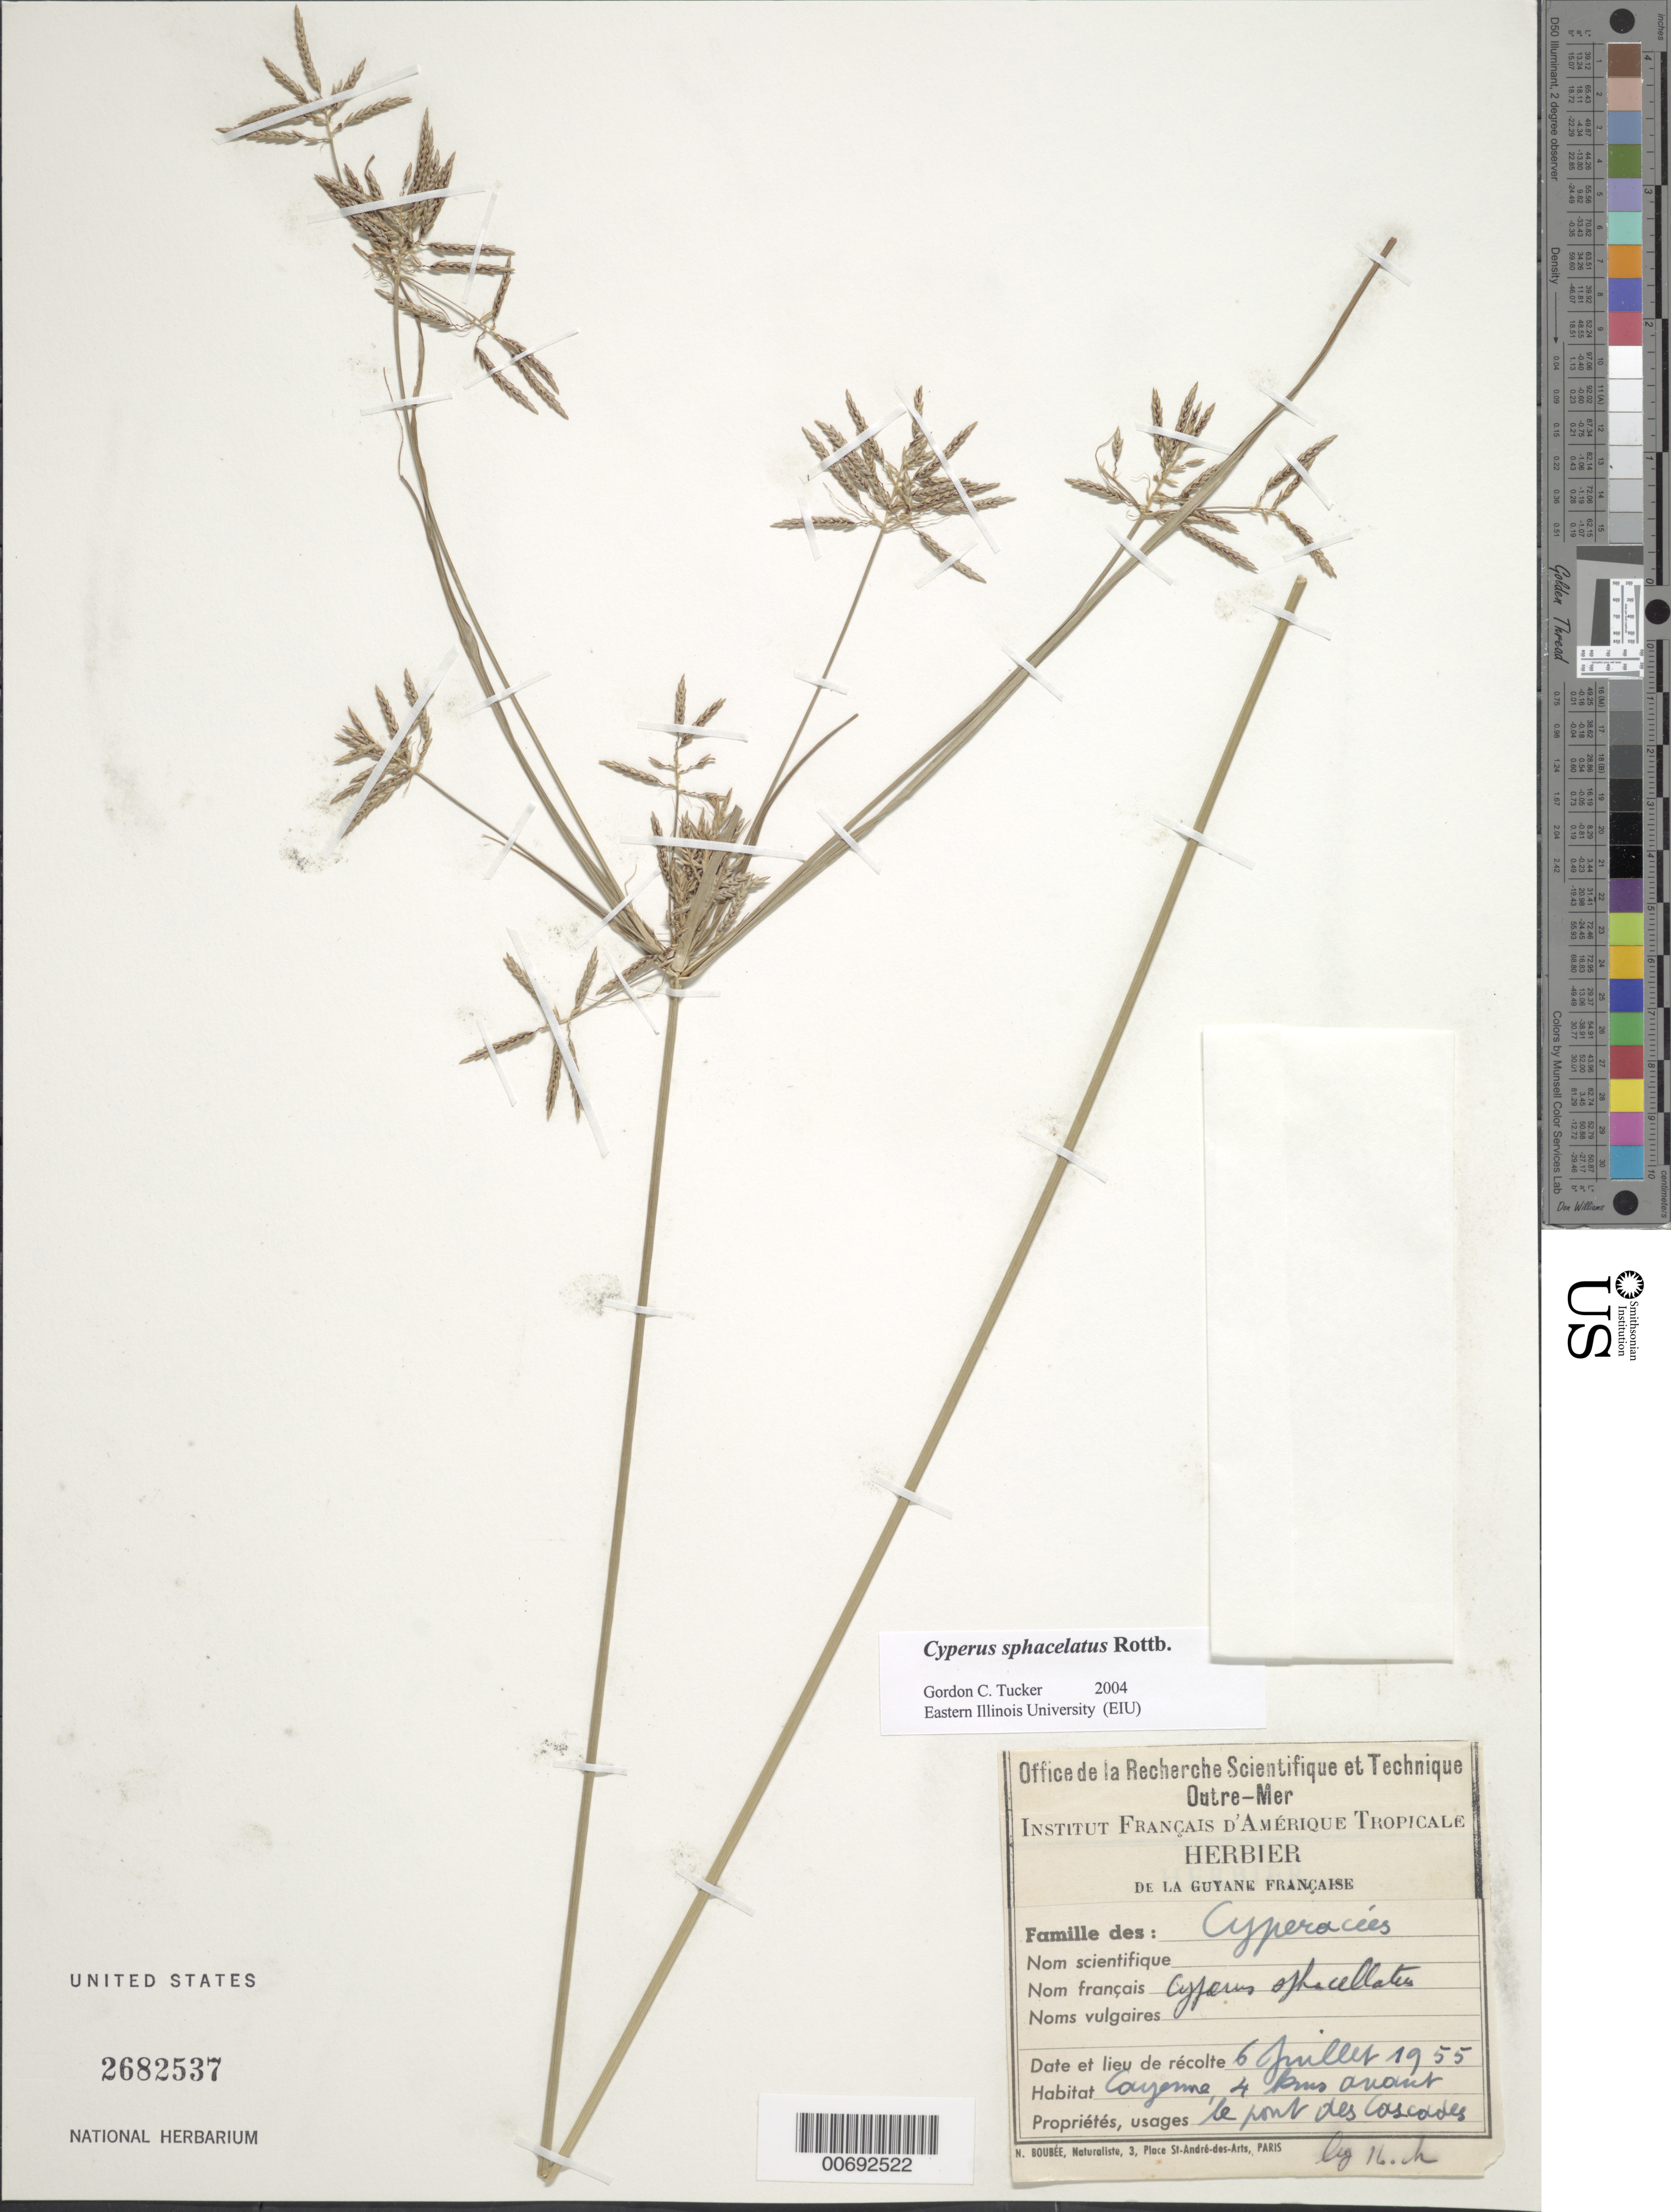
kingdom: Plantae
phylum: Tracheophyta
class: Liliopsida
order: Poales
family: Cyperaceae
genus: Cyperus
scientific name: Cyperus sphacelatus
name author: Rottb.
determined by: Tucker, G. C.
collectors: J. Hoock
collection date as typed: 6-Jul-55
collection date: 1955-07-06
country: French Guiana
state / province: Cayenne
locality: Cayenne, Galion, 4 km avant pont des Cascades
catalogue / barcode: US 2682537